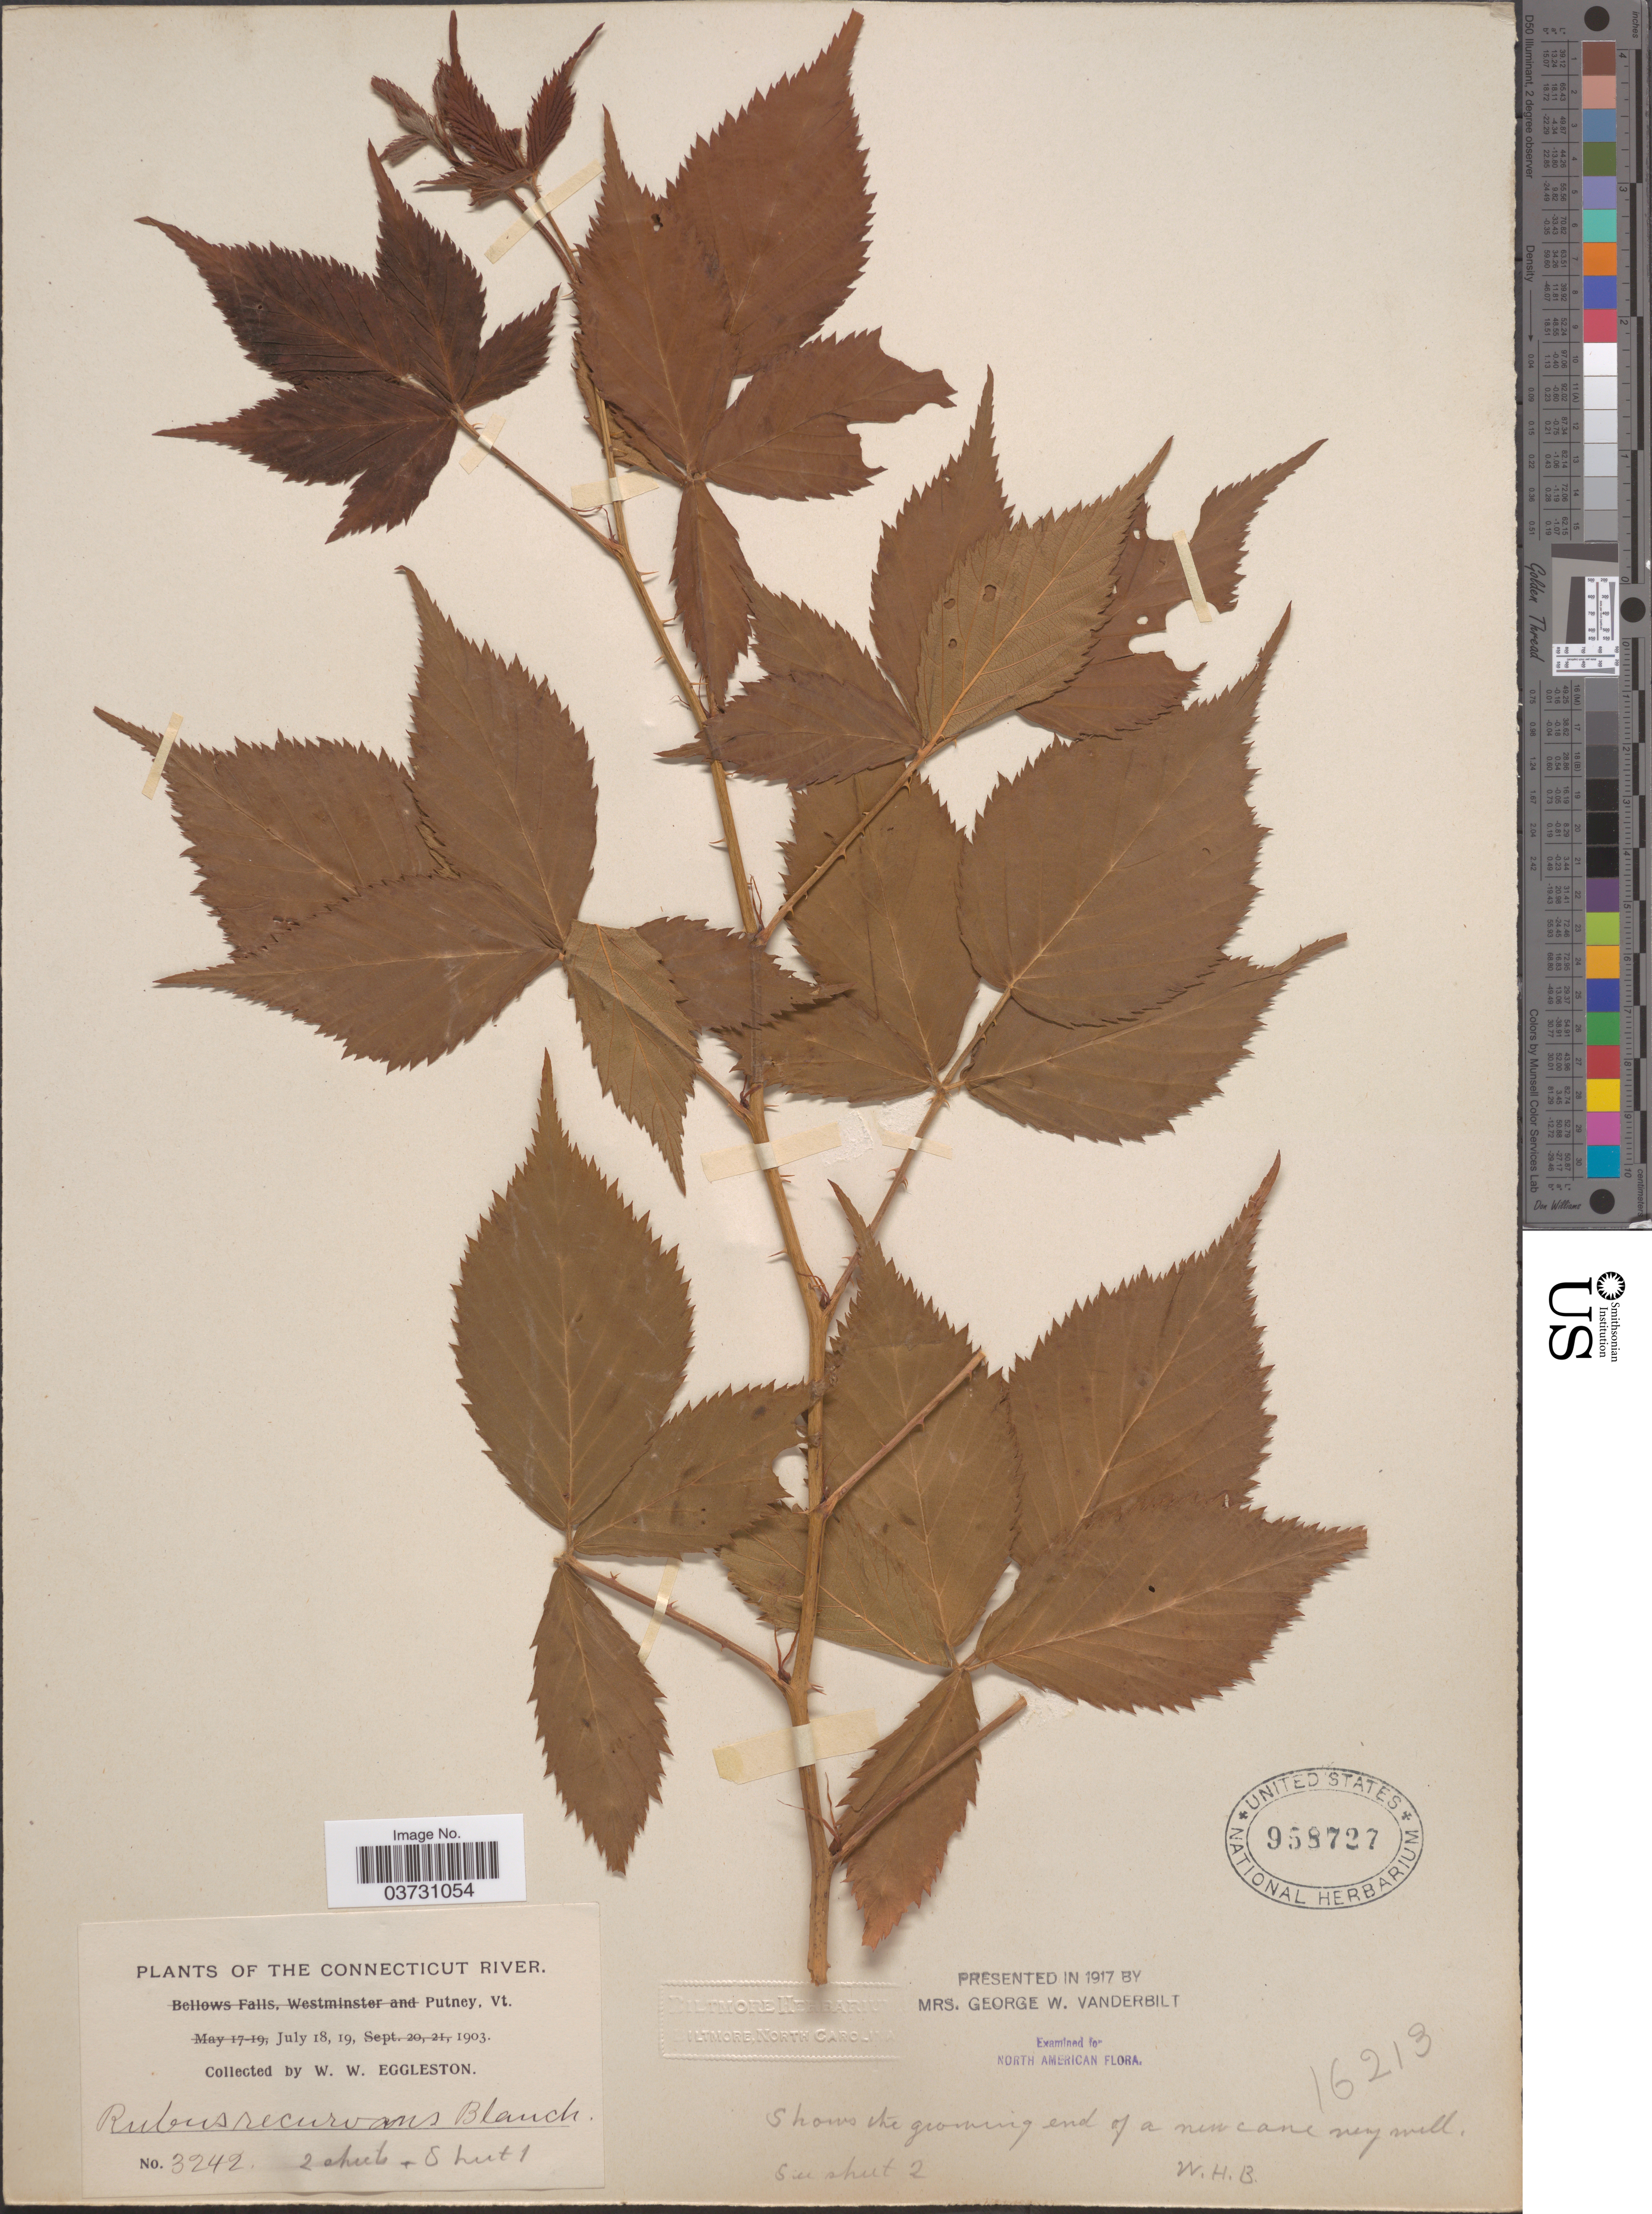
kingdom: Plantae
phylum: Tracheophyta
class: Magnoliopsida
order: Rosales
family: Rosaceae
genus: Rubus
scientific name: Rubus recurvans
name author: Blanch.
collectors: W. W. Eggleston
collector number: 3242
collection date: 1903-07-18/1903-07-19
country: United States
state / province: Vermont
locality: Connecticut River. Putney.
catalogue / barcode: US 958727